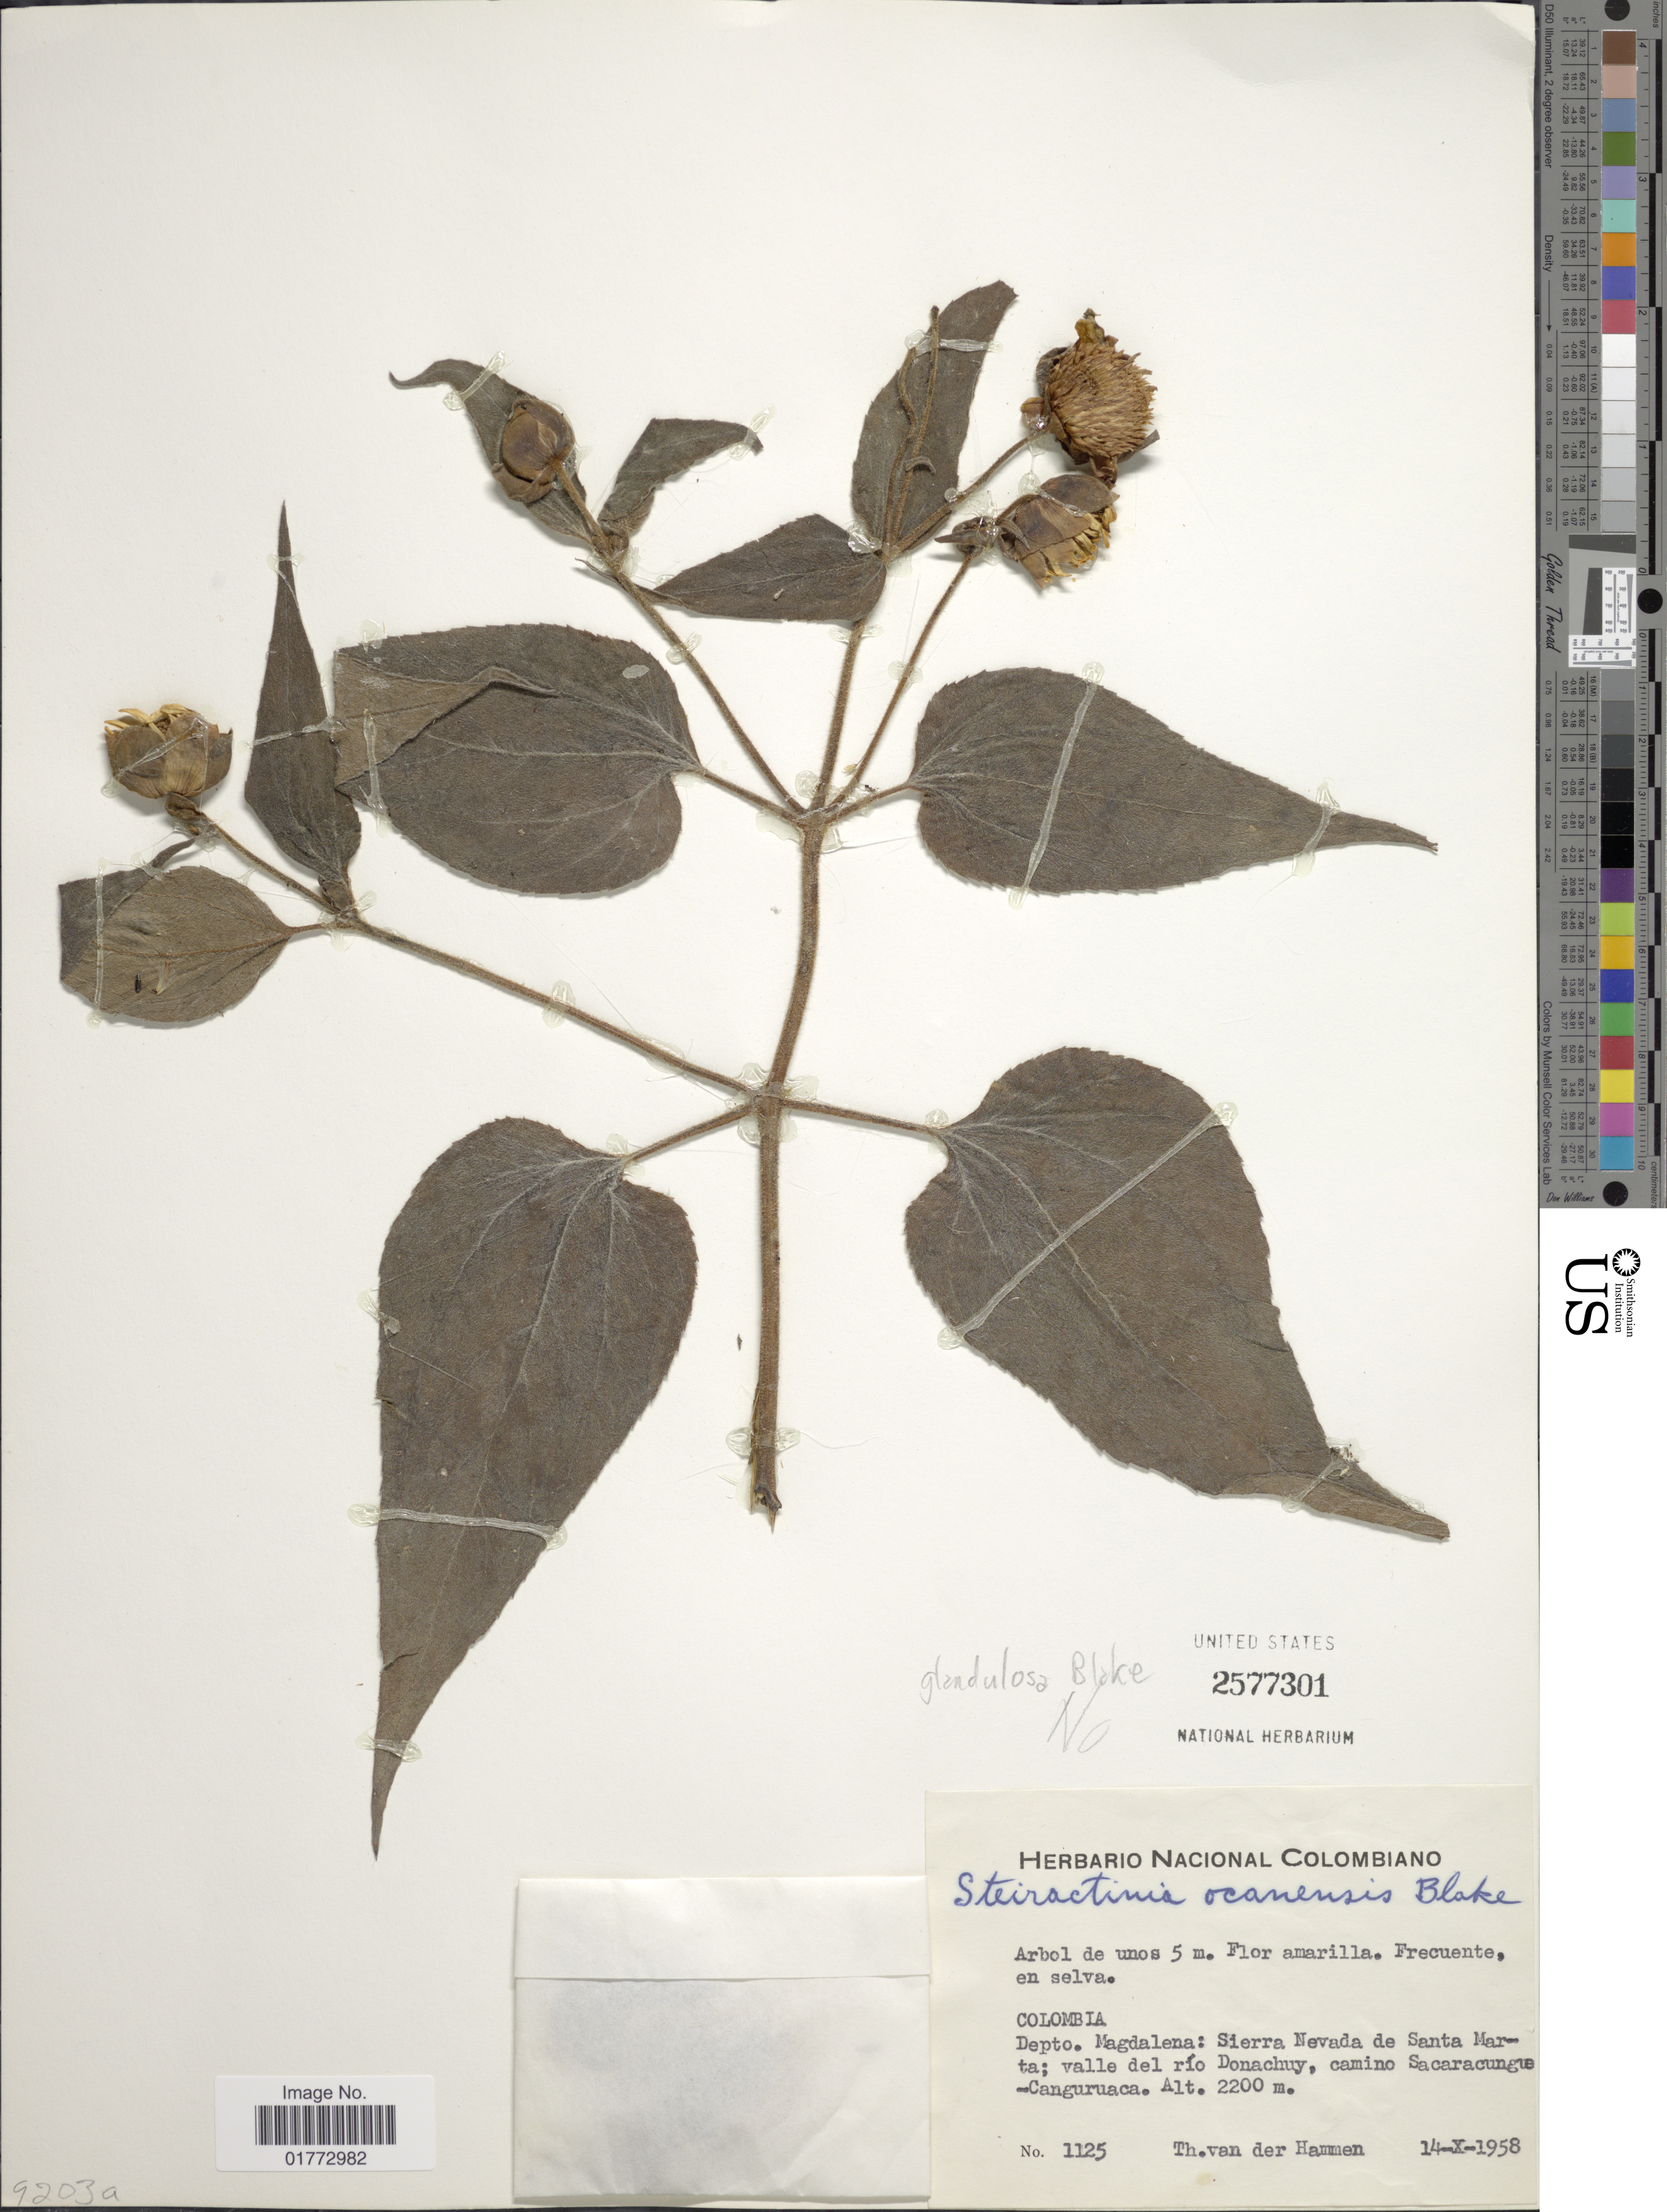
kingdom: Plantae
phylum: Tracheophyta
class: Magnoliopsida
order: Asterales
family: Asteraceae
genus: Steiractinia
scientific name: Steiractinia glandulosa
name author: S.F. Blake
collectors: T. Hammen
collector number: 1125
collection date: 1958-10-14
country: Colombia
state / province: Magdalena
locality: Sierra Nevada de Santa Marta; valle del río Donachuy, camino Sacaracungue - Canguruaca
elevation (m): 2200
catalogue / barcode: US 2577301